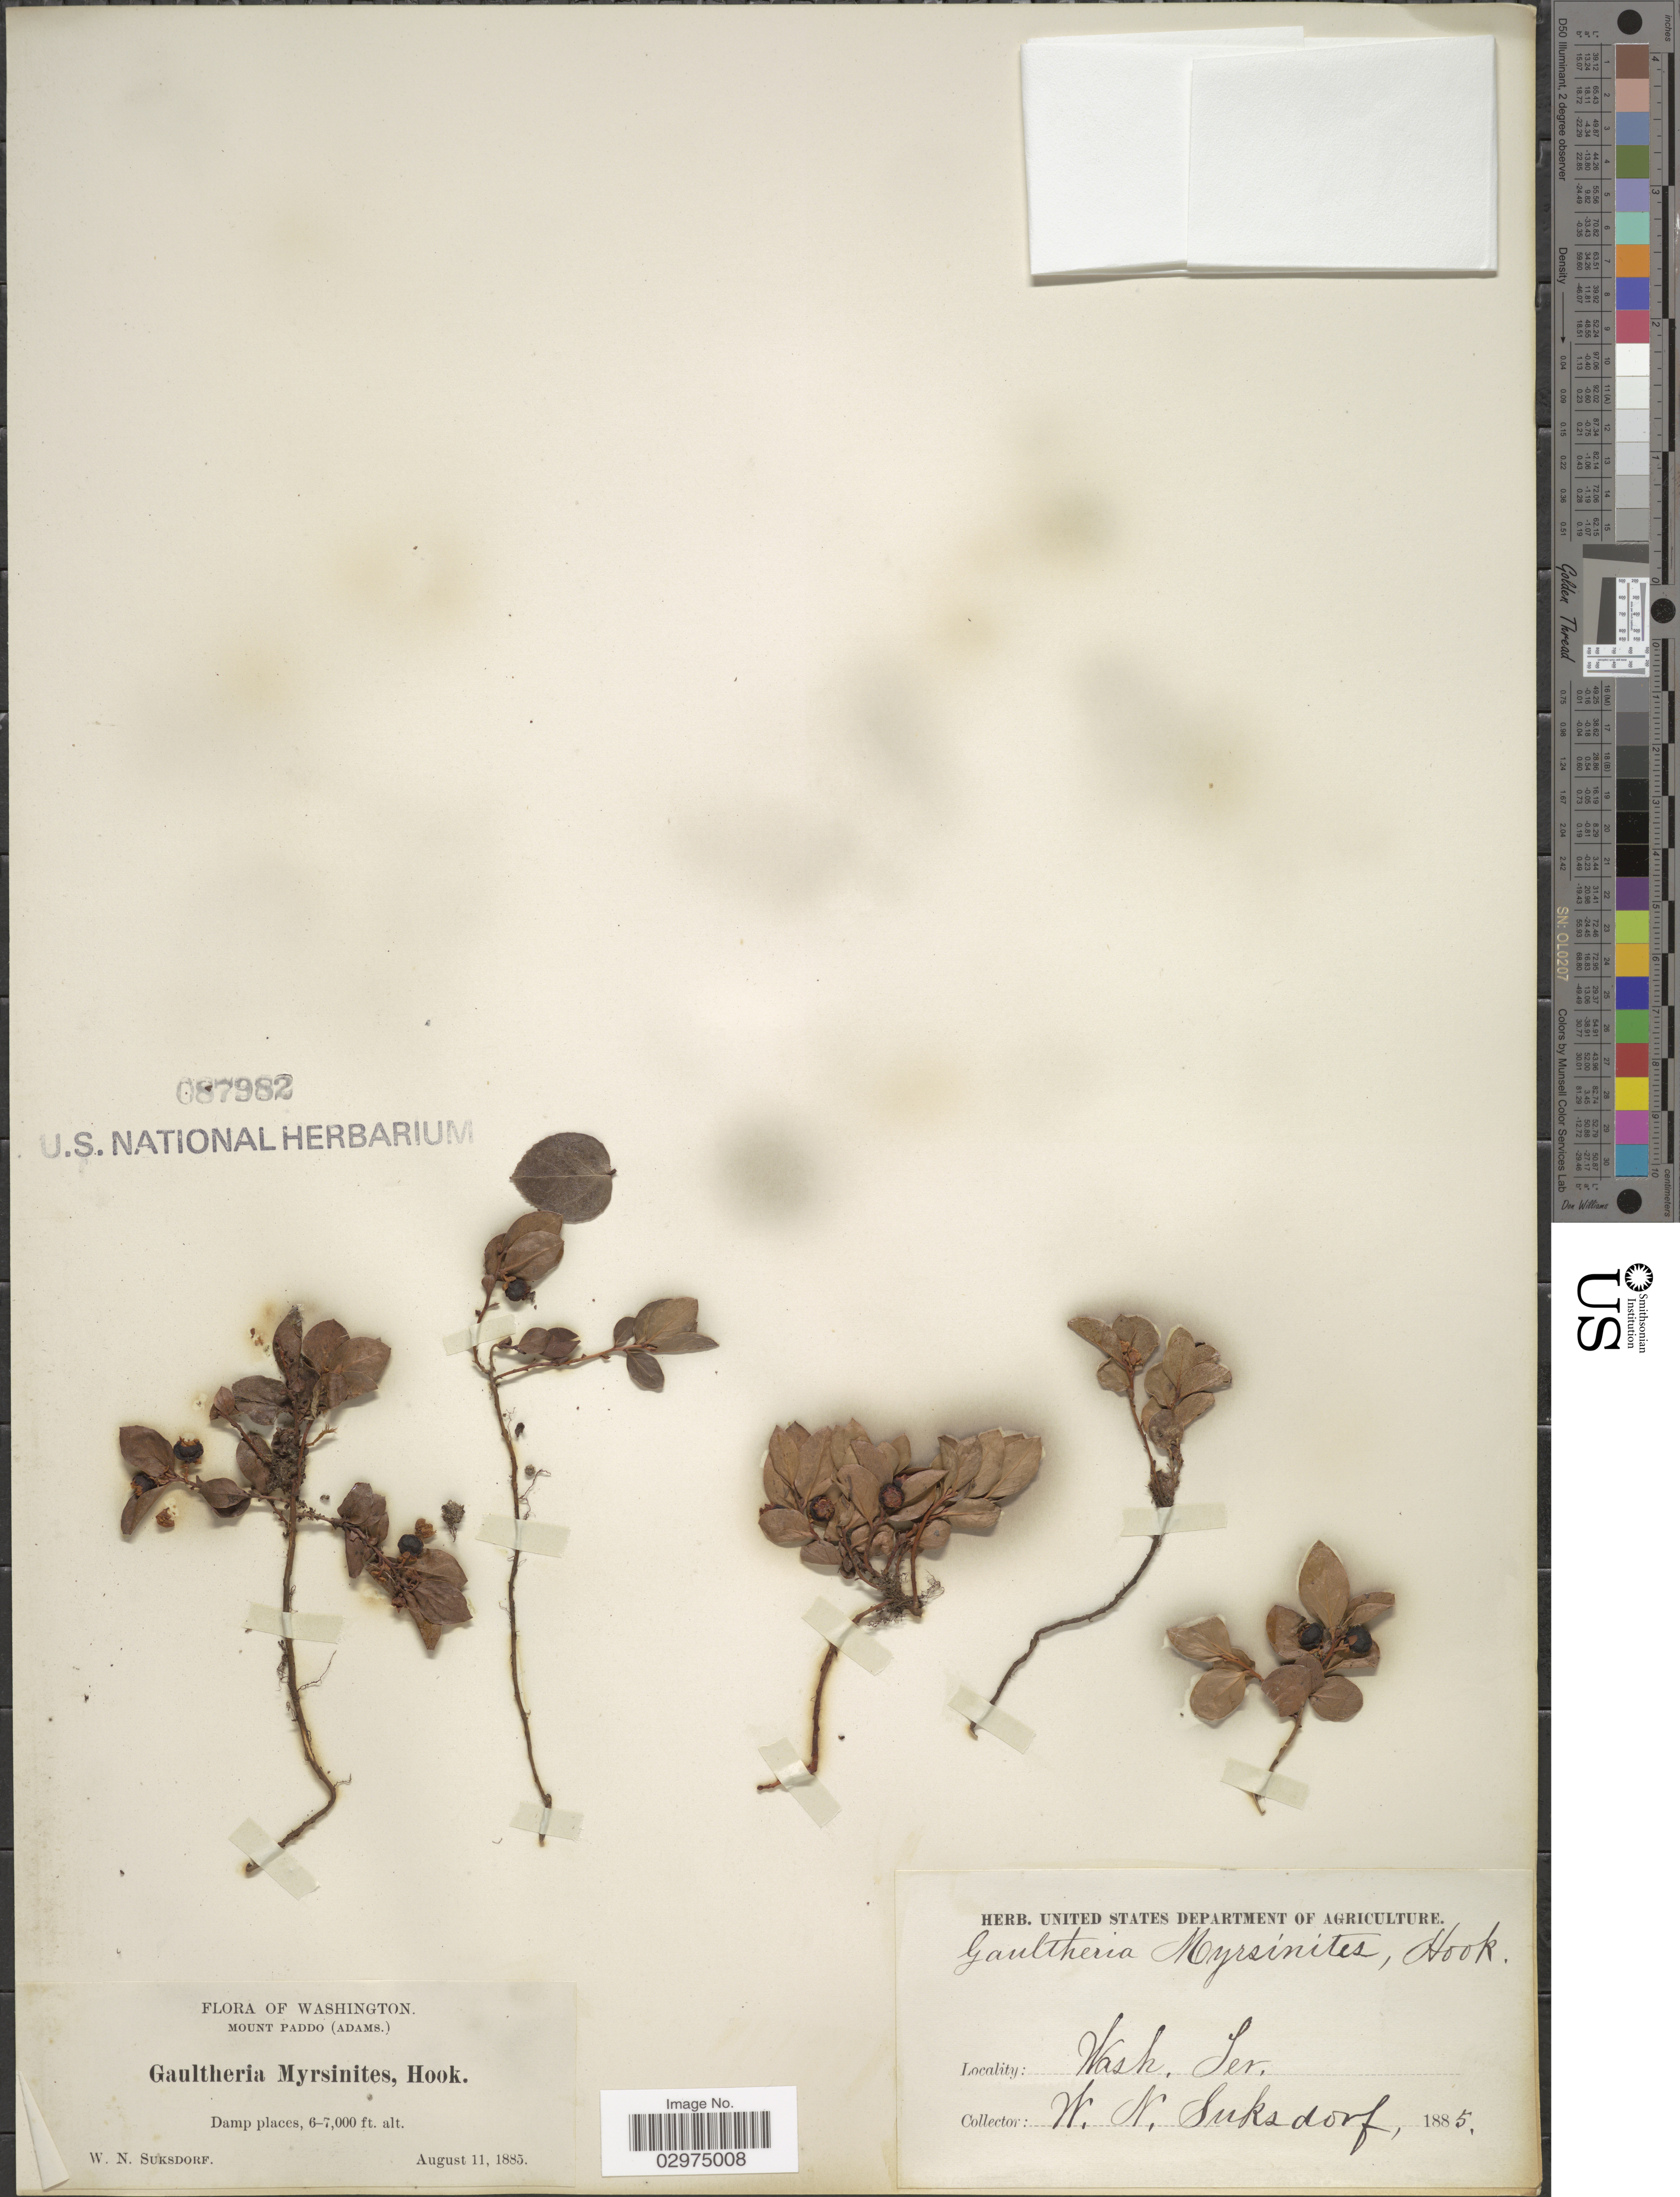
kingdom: Plantae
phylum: Tracheophyta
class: Magnoliopsida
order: Ericales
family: Ericaceae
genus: Gaultheria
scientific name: Gaultheria humifusa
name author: (Graham) Rydb.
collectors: W. N. Suksdorf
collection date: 1885-08-11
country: United States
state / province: Washington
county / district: Skamania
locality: Mount Paddo (Adams.), Wash. Ter.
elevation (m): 1829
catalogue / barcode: US 87982